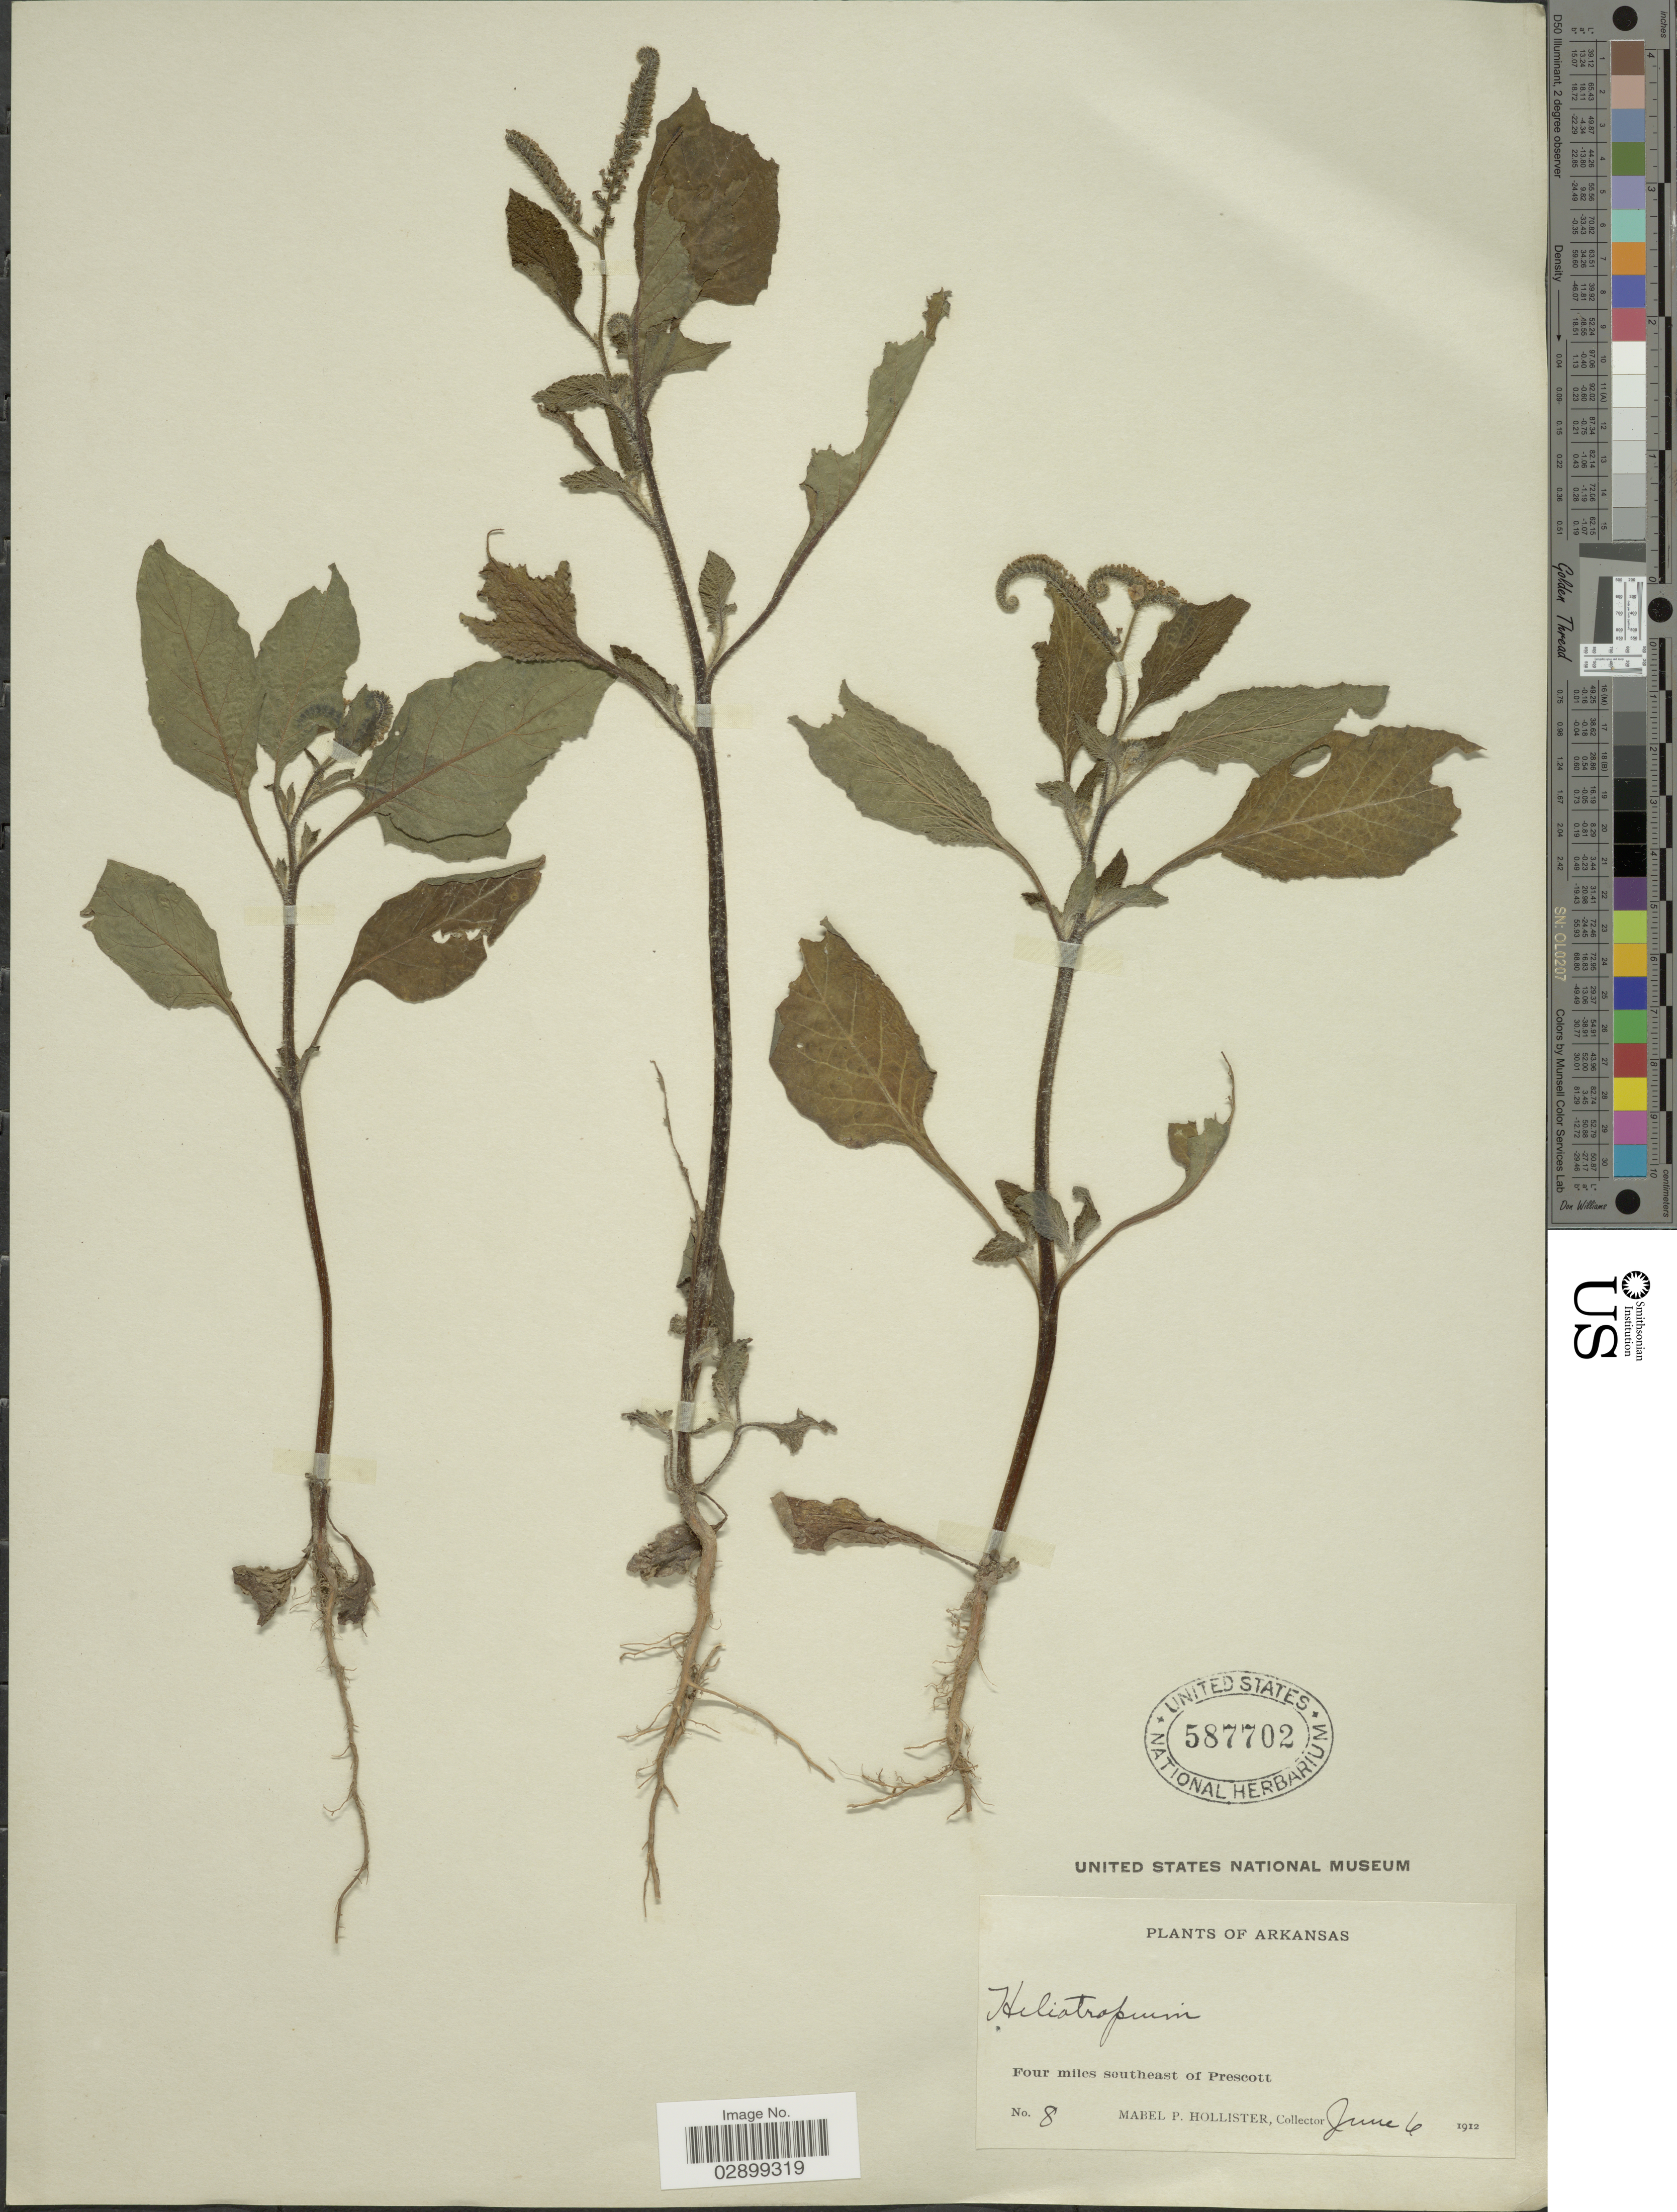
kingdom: Plantae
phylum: Tracheophyta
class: Magnoliopsida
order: Boraginales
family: Heliotropiaceae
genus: Heliotropium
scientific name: Heliotropium indicum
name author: L.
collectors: M. Hollister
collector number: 8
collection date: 1912-06-06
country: United States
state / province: Arkansas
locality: Four miles southeast of Prescott.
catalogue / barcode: US 587702